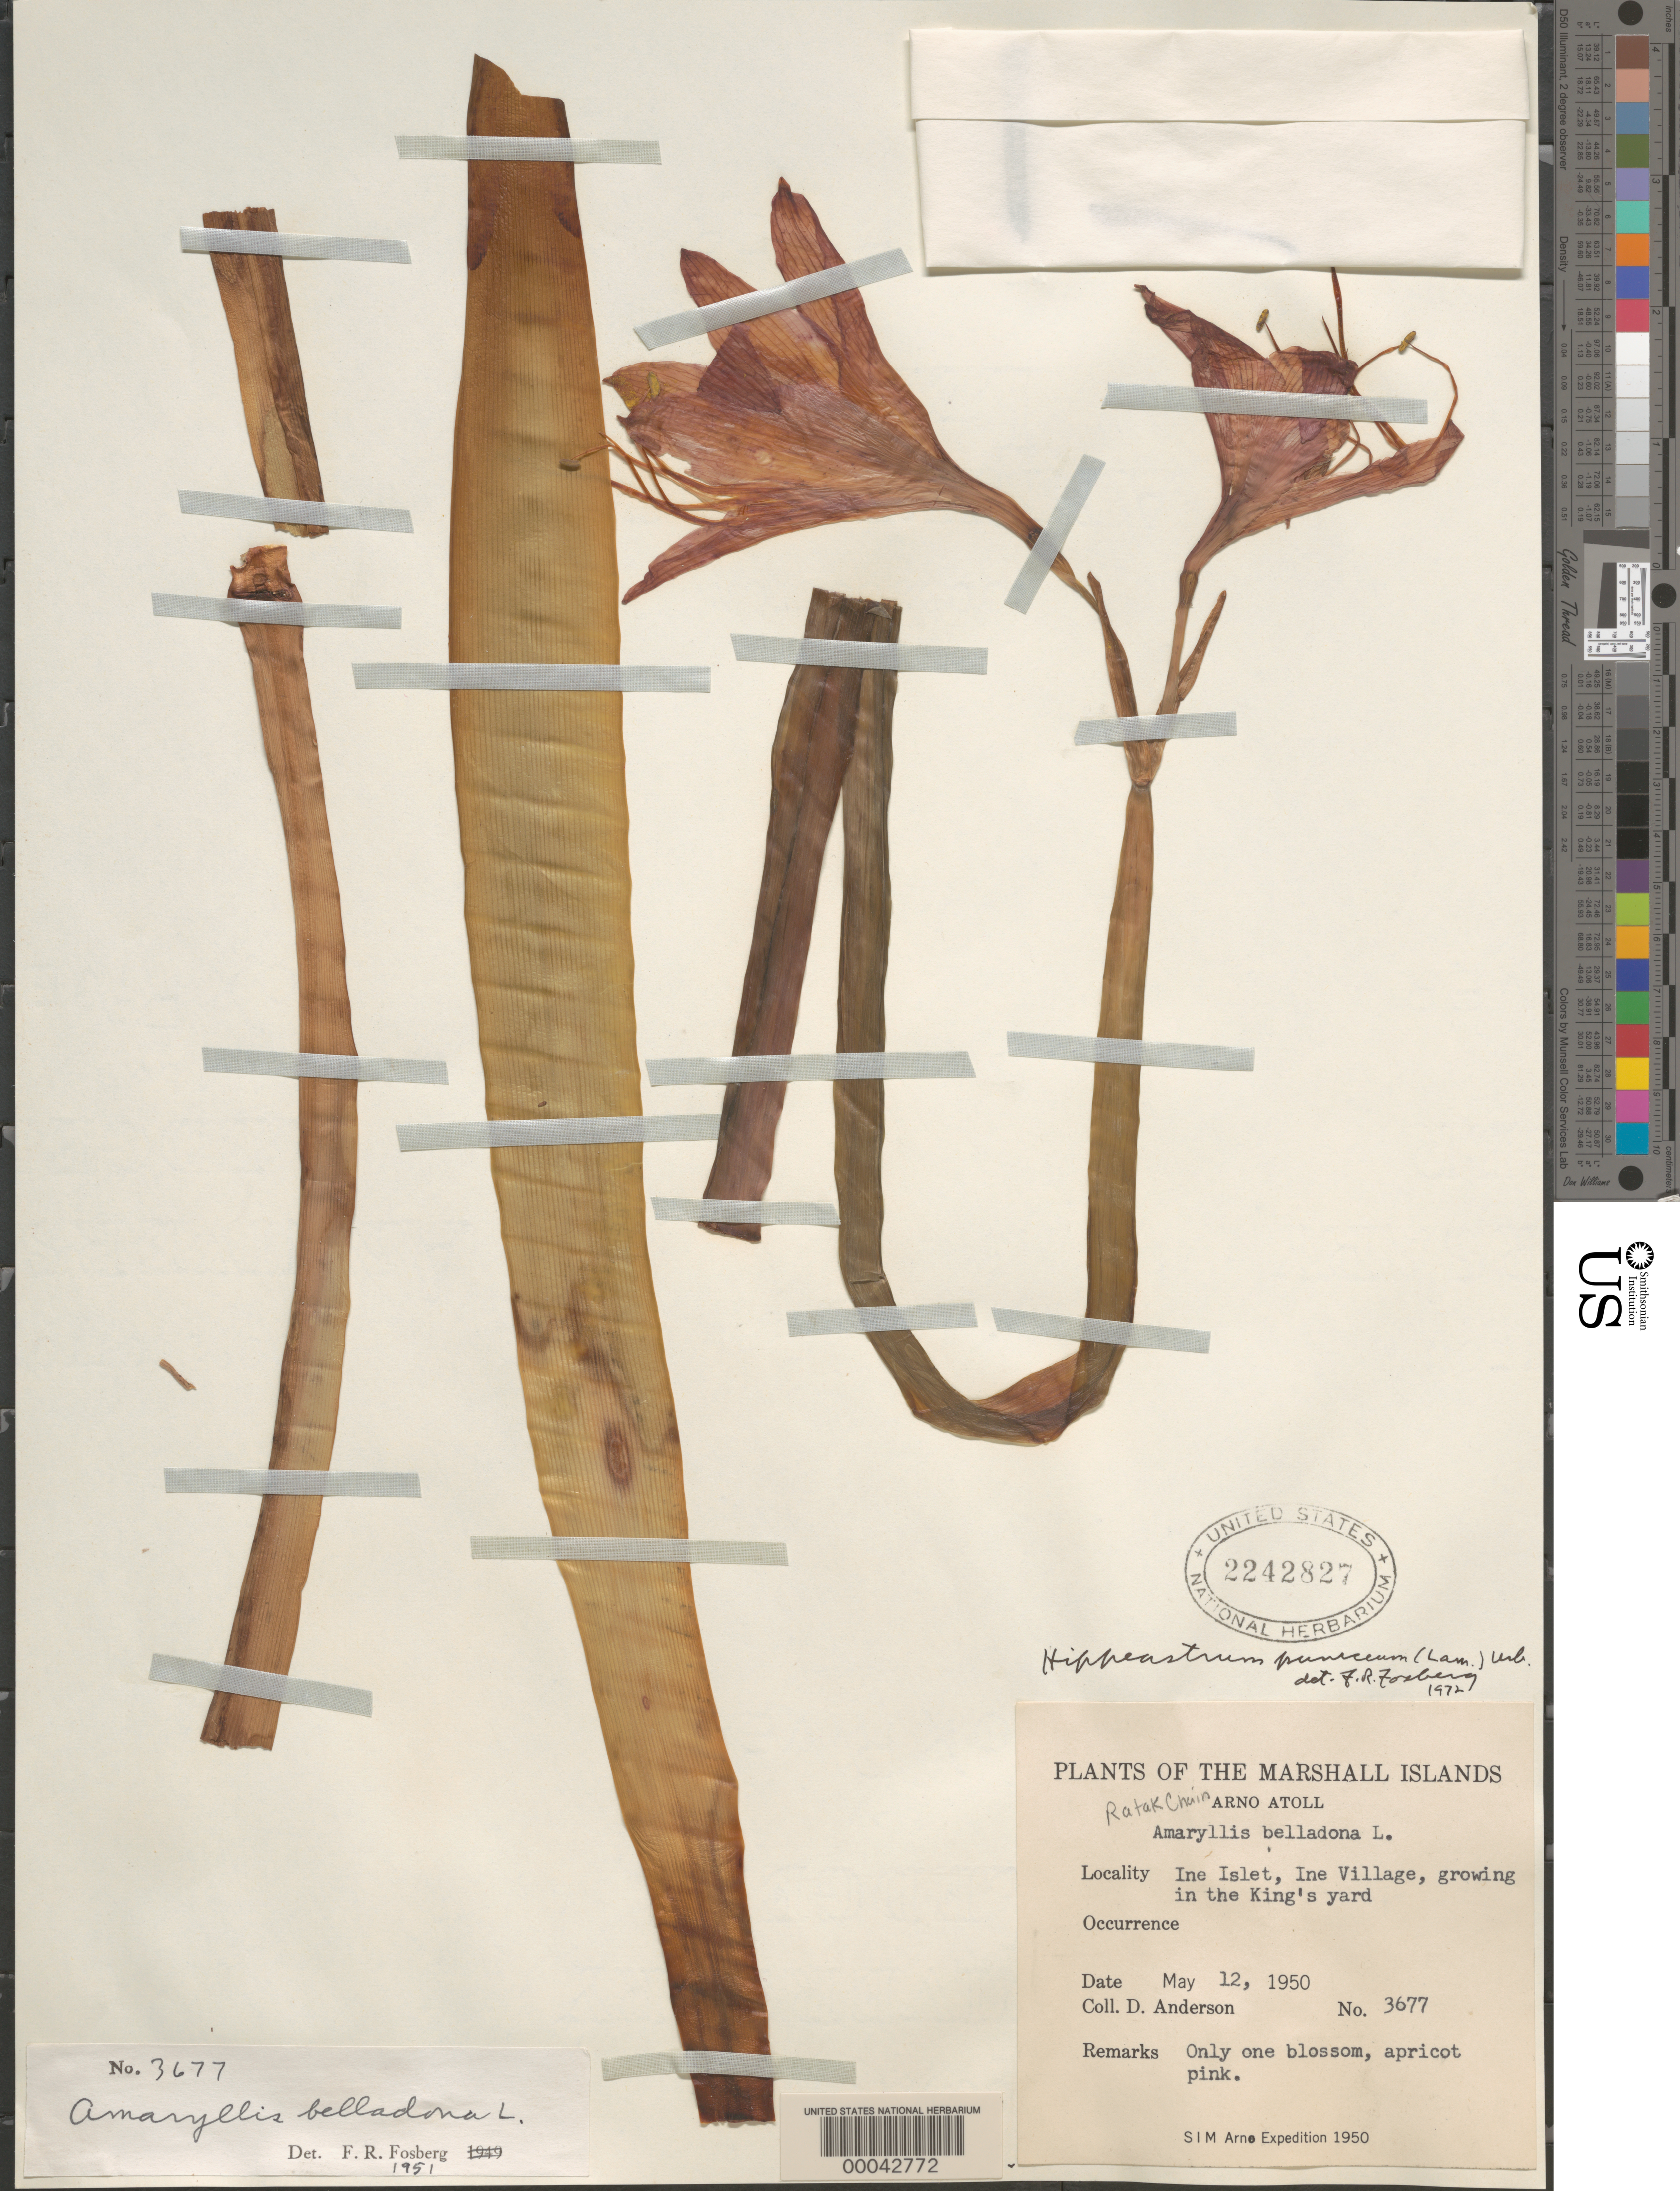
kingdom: Plantae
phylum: Tracheophyta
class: Liliopsida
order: Asparagales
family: Amaryllidaceae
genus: Hippeastrum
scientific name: Hippeastrum puniceum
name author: (Lam.) Voss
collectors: D. Anderson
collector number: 3677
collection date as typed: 12 May 1950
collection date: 1950-05-12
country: Marshall Islands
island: Arno Atoll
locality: Ine Islet, Ine Village, growing in the King's yard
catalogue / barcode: US 2242827